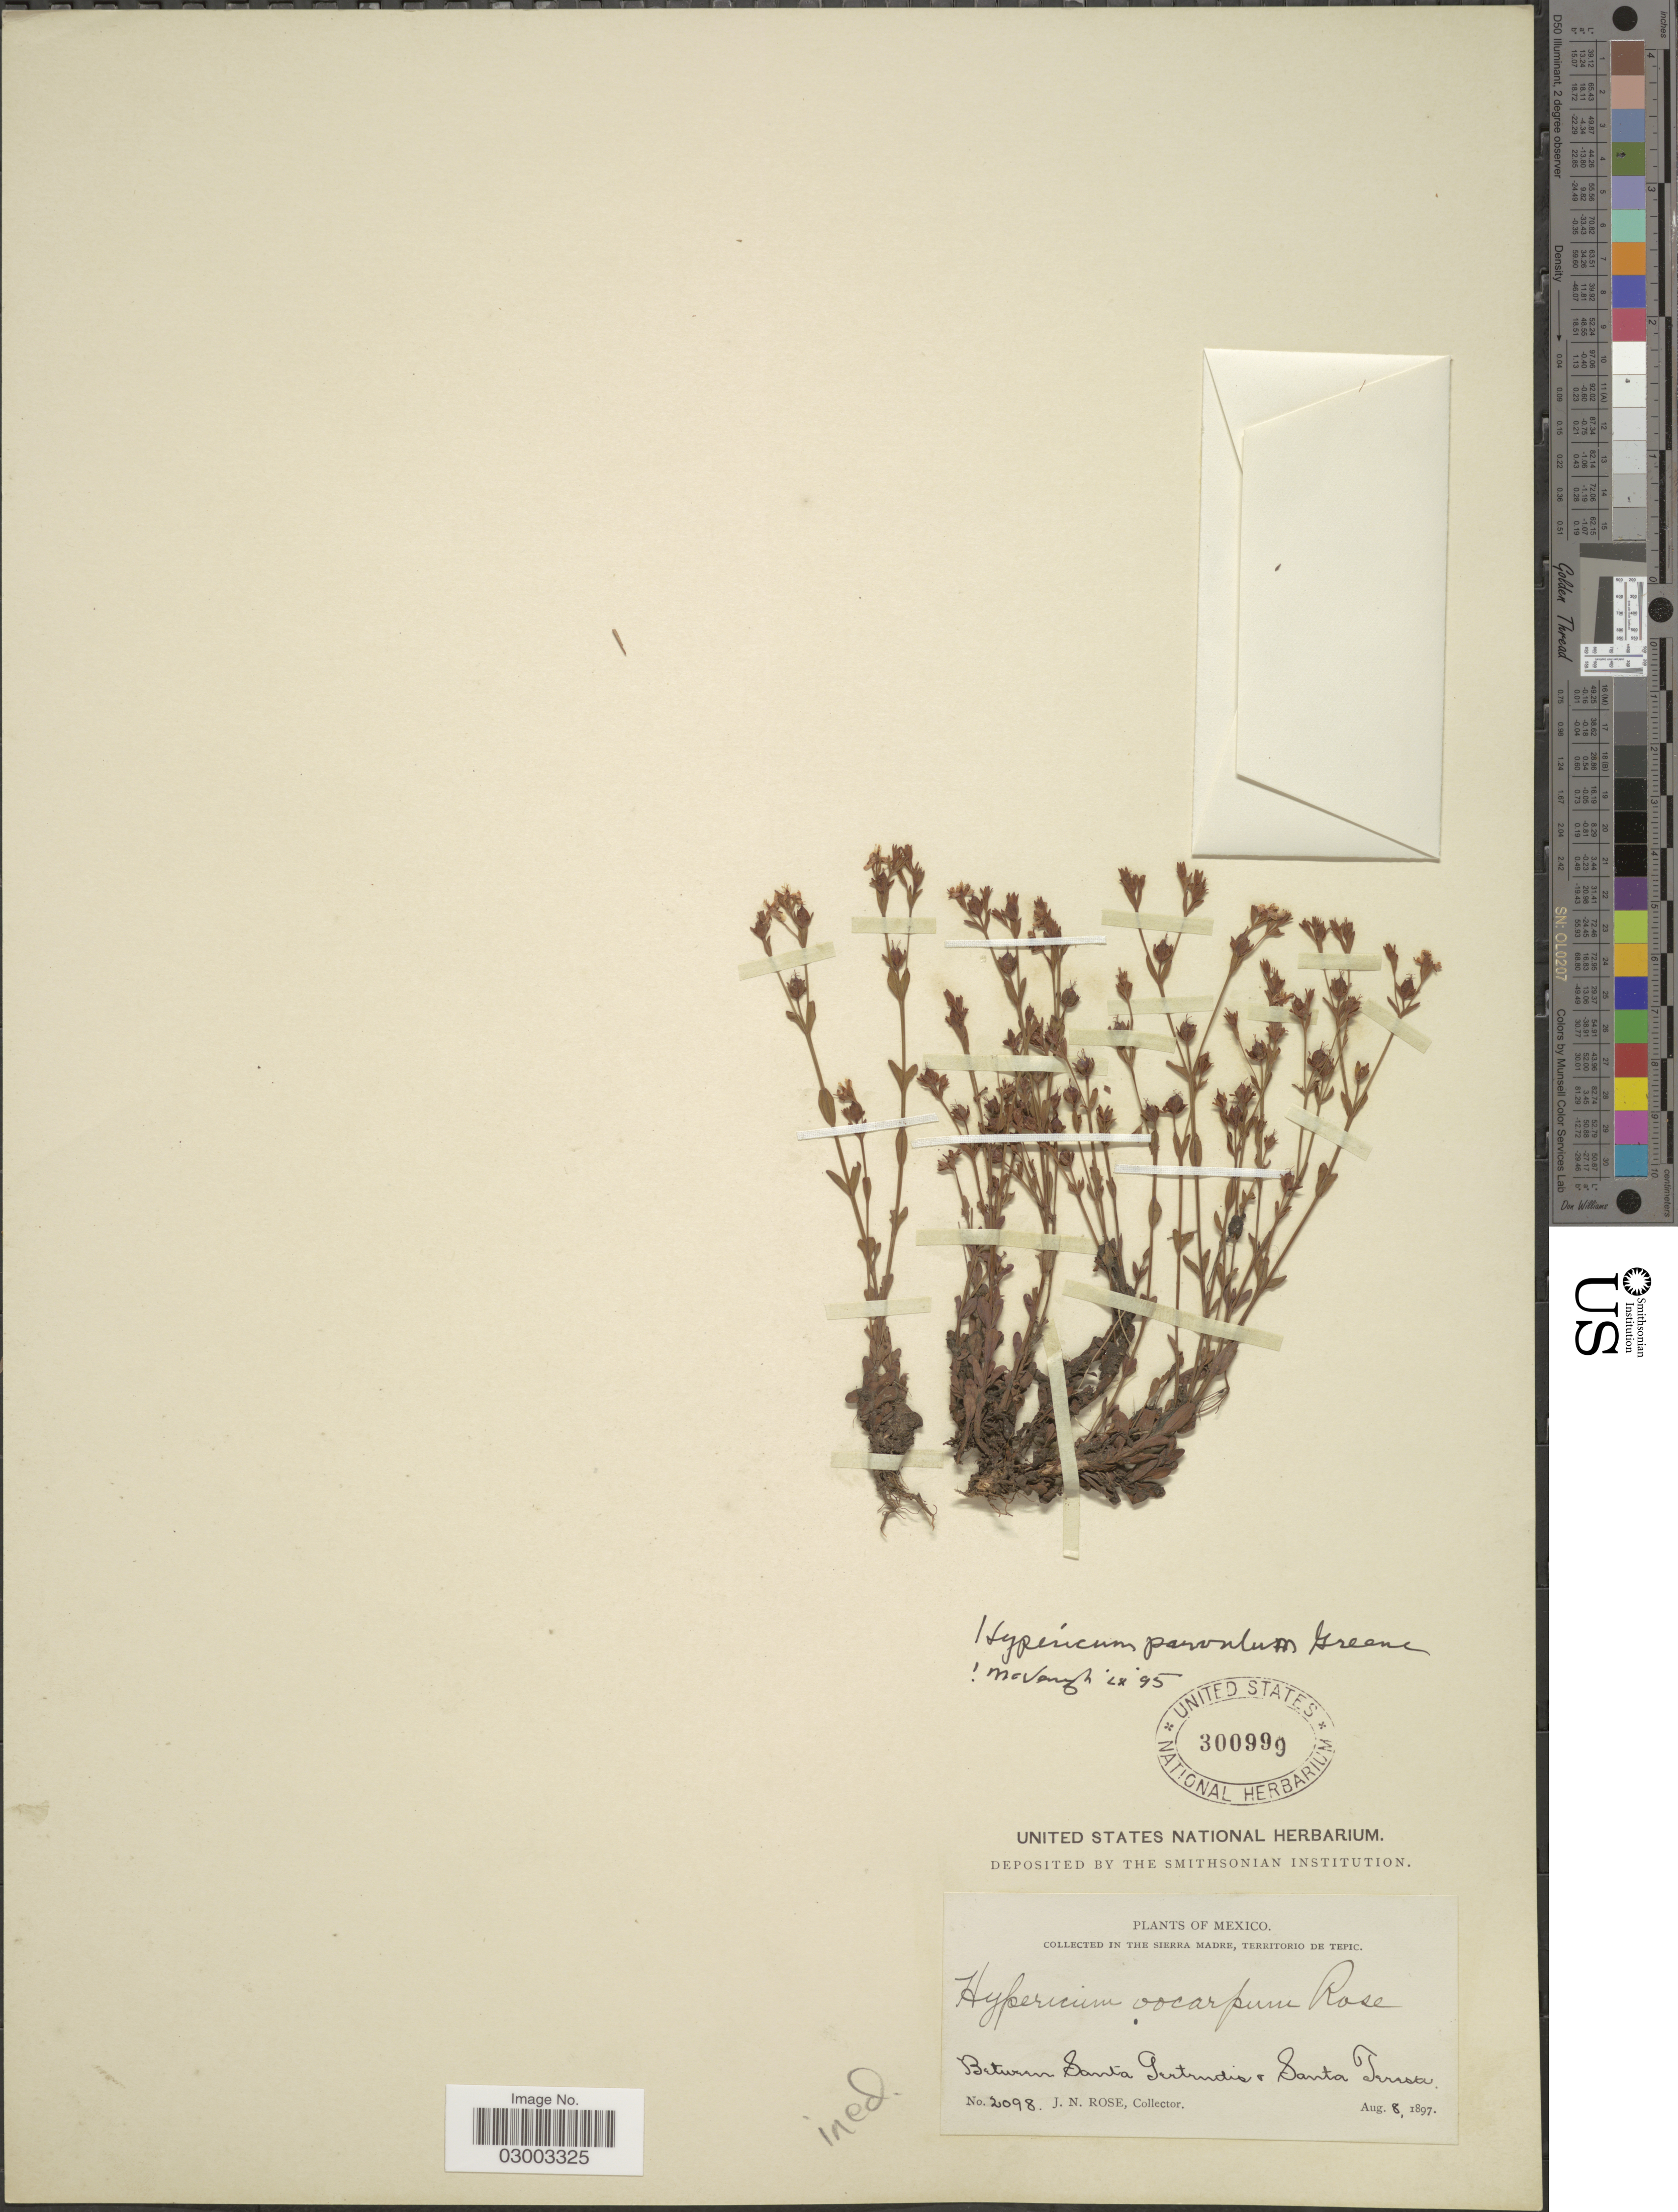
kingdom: Plantae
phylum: Tracheophyta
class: Magnoliopsida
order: Malpighiales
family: Hypericaceae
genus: Hypericum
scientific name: Hypericum parvulum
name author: Greene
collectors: J. N. Rose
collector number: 2098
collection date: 1897-08-08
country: Mexico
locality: In the Sierra Madre, Territorio de Tepic. Between Santa Pertendis & Santa Teresa.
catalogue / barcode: US 300999